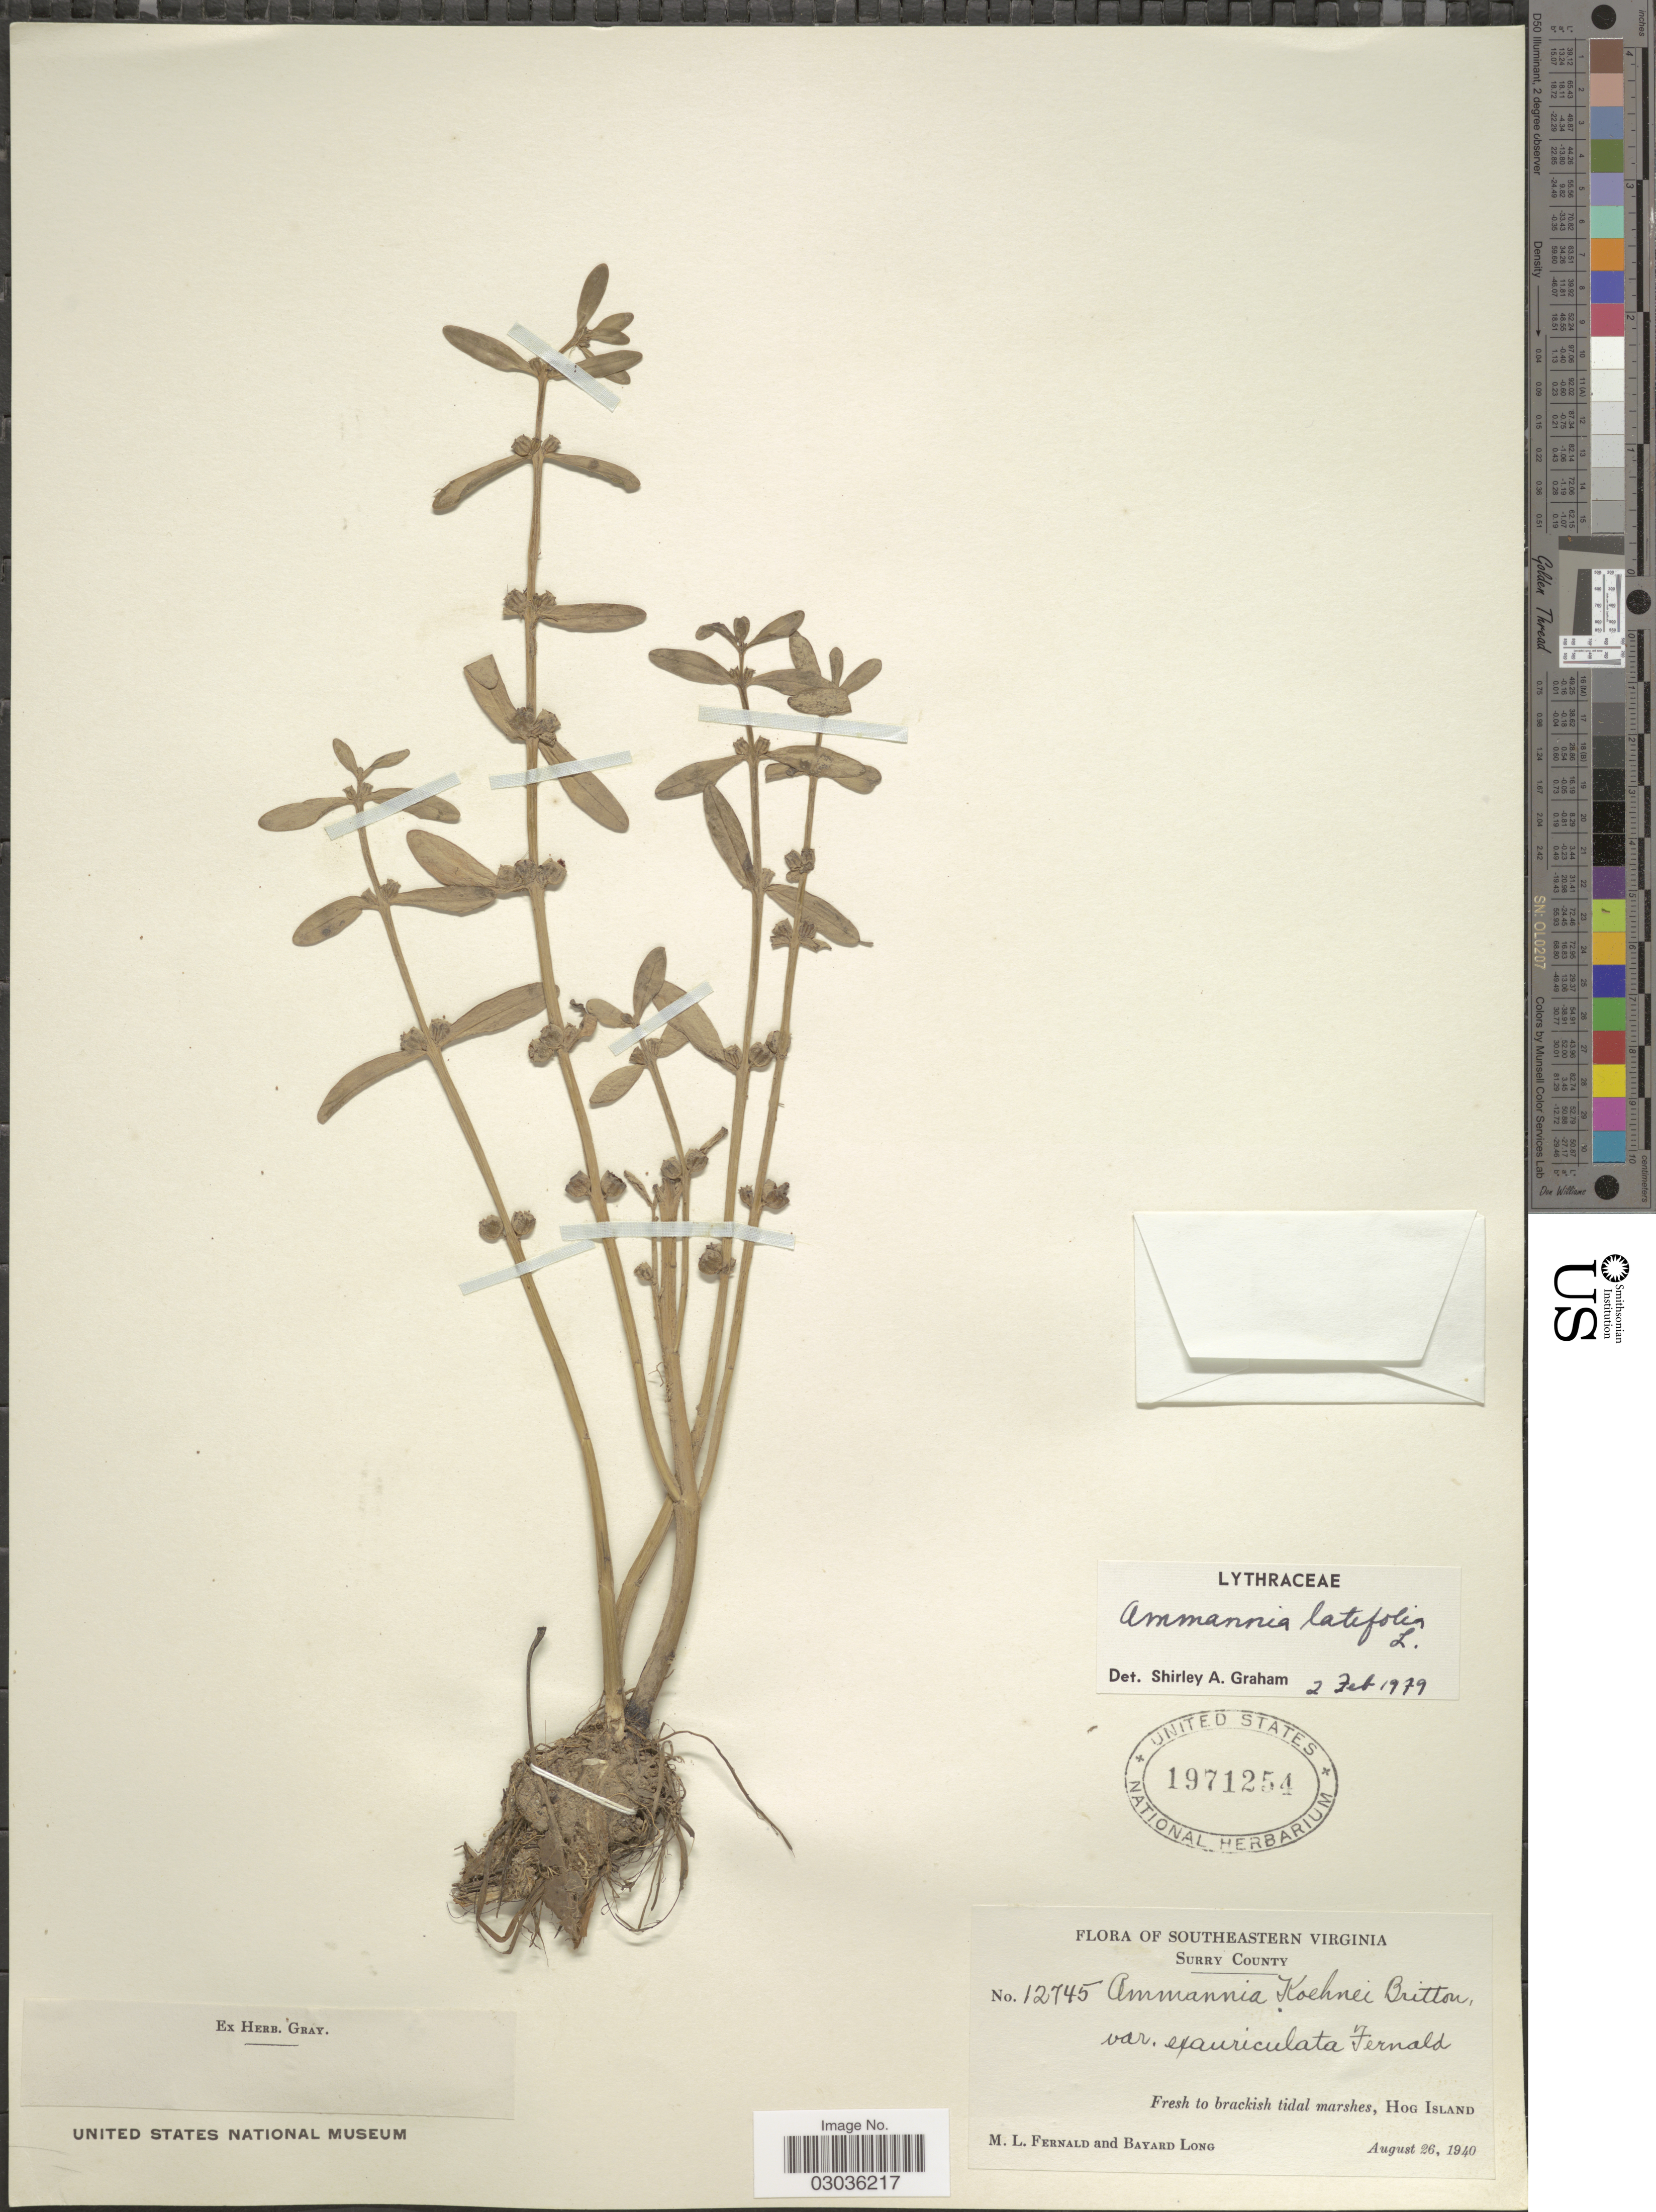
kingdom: Plantae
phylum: Tracheophyta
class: Magnoliopsida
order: Myrtales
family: Lythraceae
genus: Ammannia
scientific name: Ammannia latifolia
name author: L.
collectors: M. L. Fernald & B. Long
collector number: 12745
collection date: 1940-08-26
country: United States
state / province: Virginia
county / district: Surry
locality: Southeastern Virginia, Surry County, Fresh to brackish tidal marshes, Hog Island.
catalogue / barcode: US 1971254